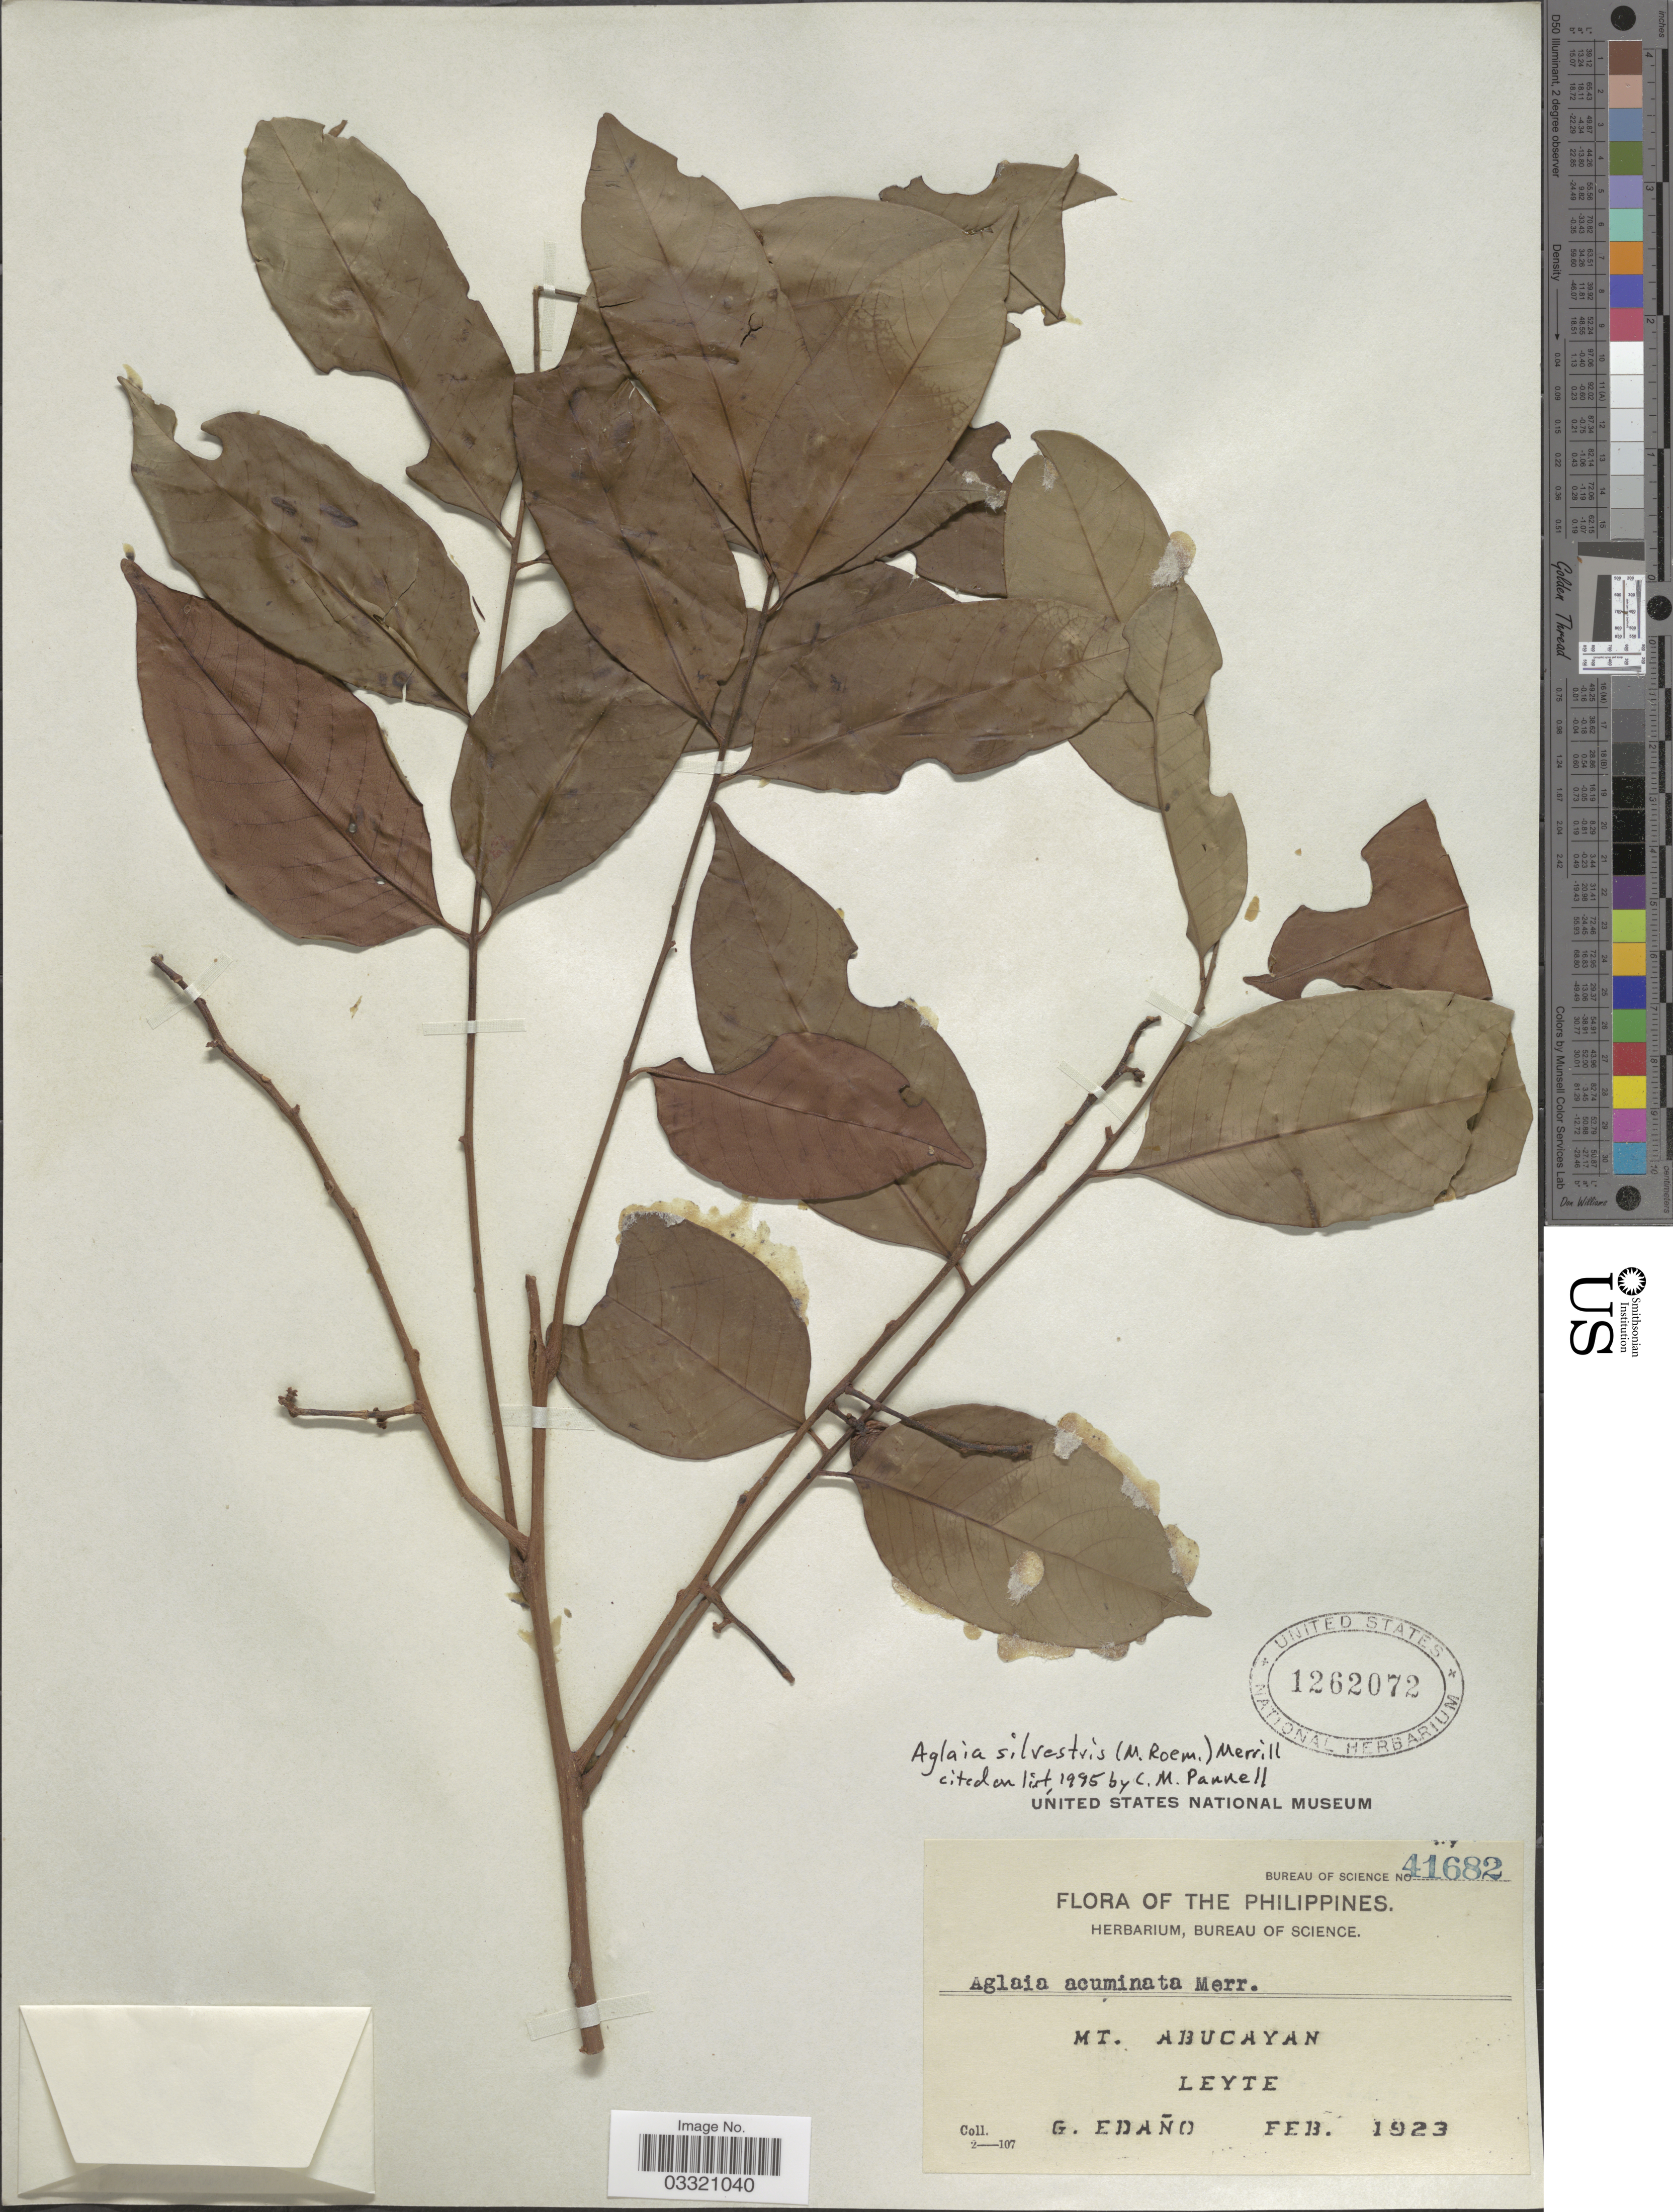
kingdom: Plantae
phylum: Tracheophyta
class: Magnoliopsida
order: Sapindales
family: Meliaceae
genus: Aglaia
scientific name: Aglaia silvestris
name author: (M. Roem.) Merr.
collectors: G. Edaño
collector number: Bureau of Science 41682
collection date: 1923-02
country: Philippines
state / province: Eastern Visayas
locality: Mt. Abucayan. Leyte.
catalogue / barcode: US 1262072